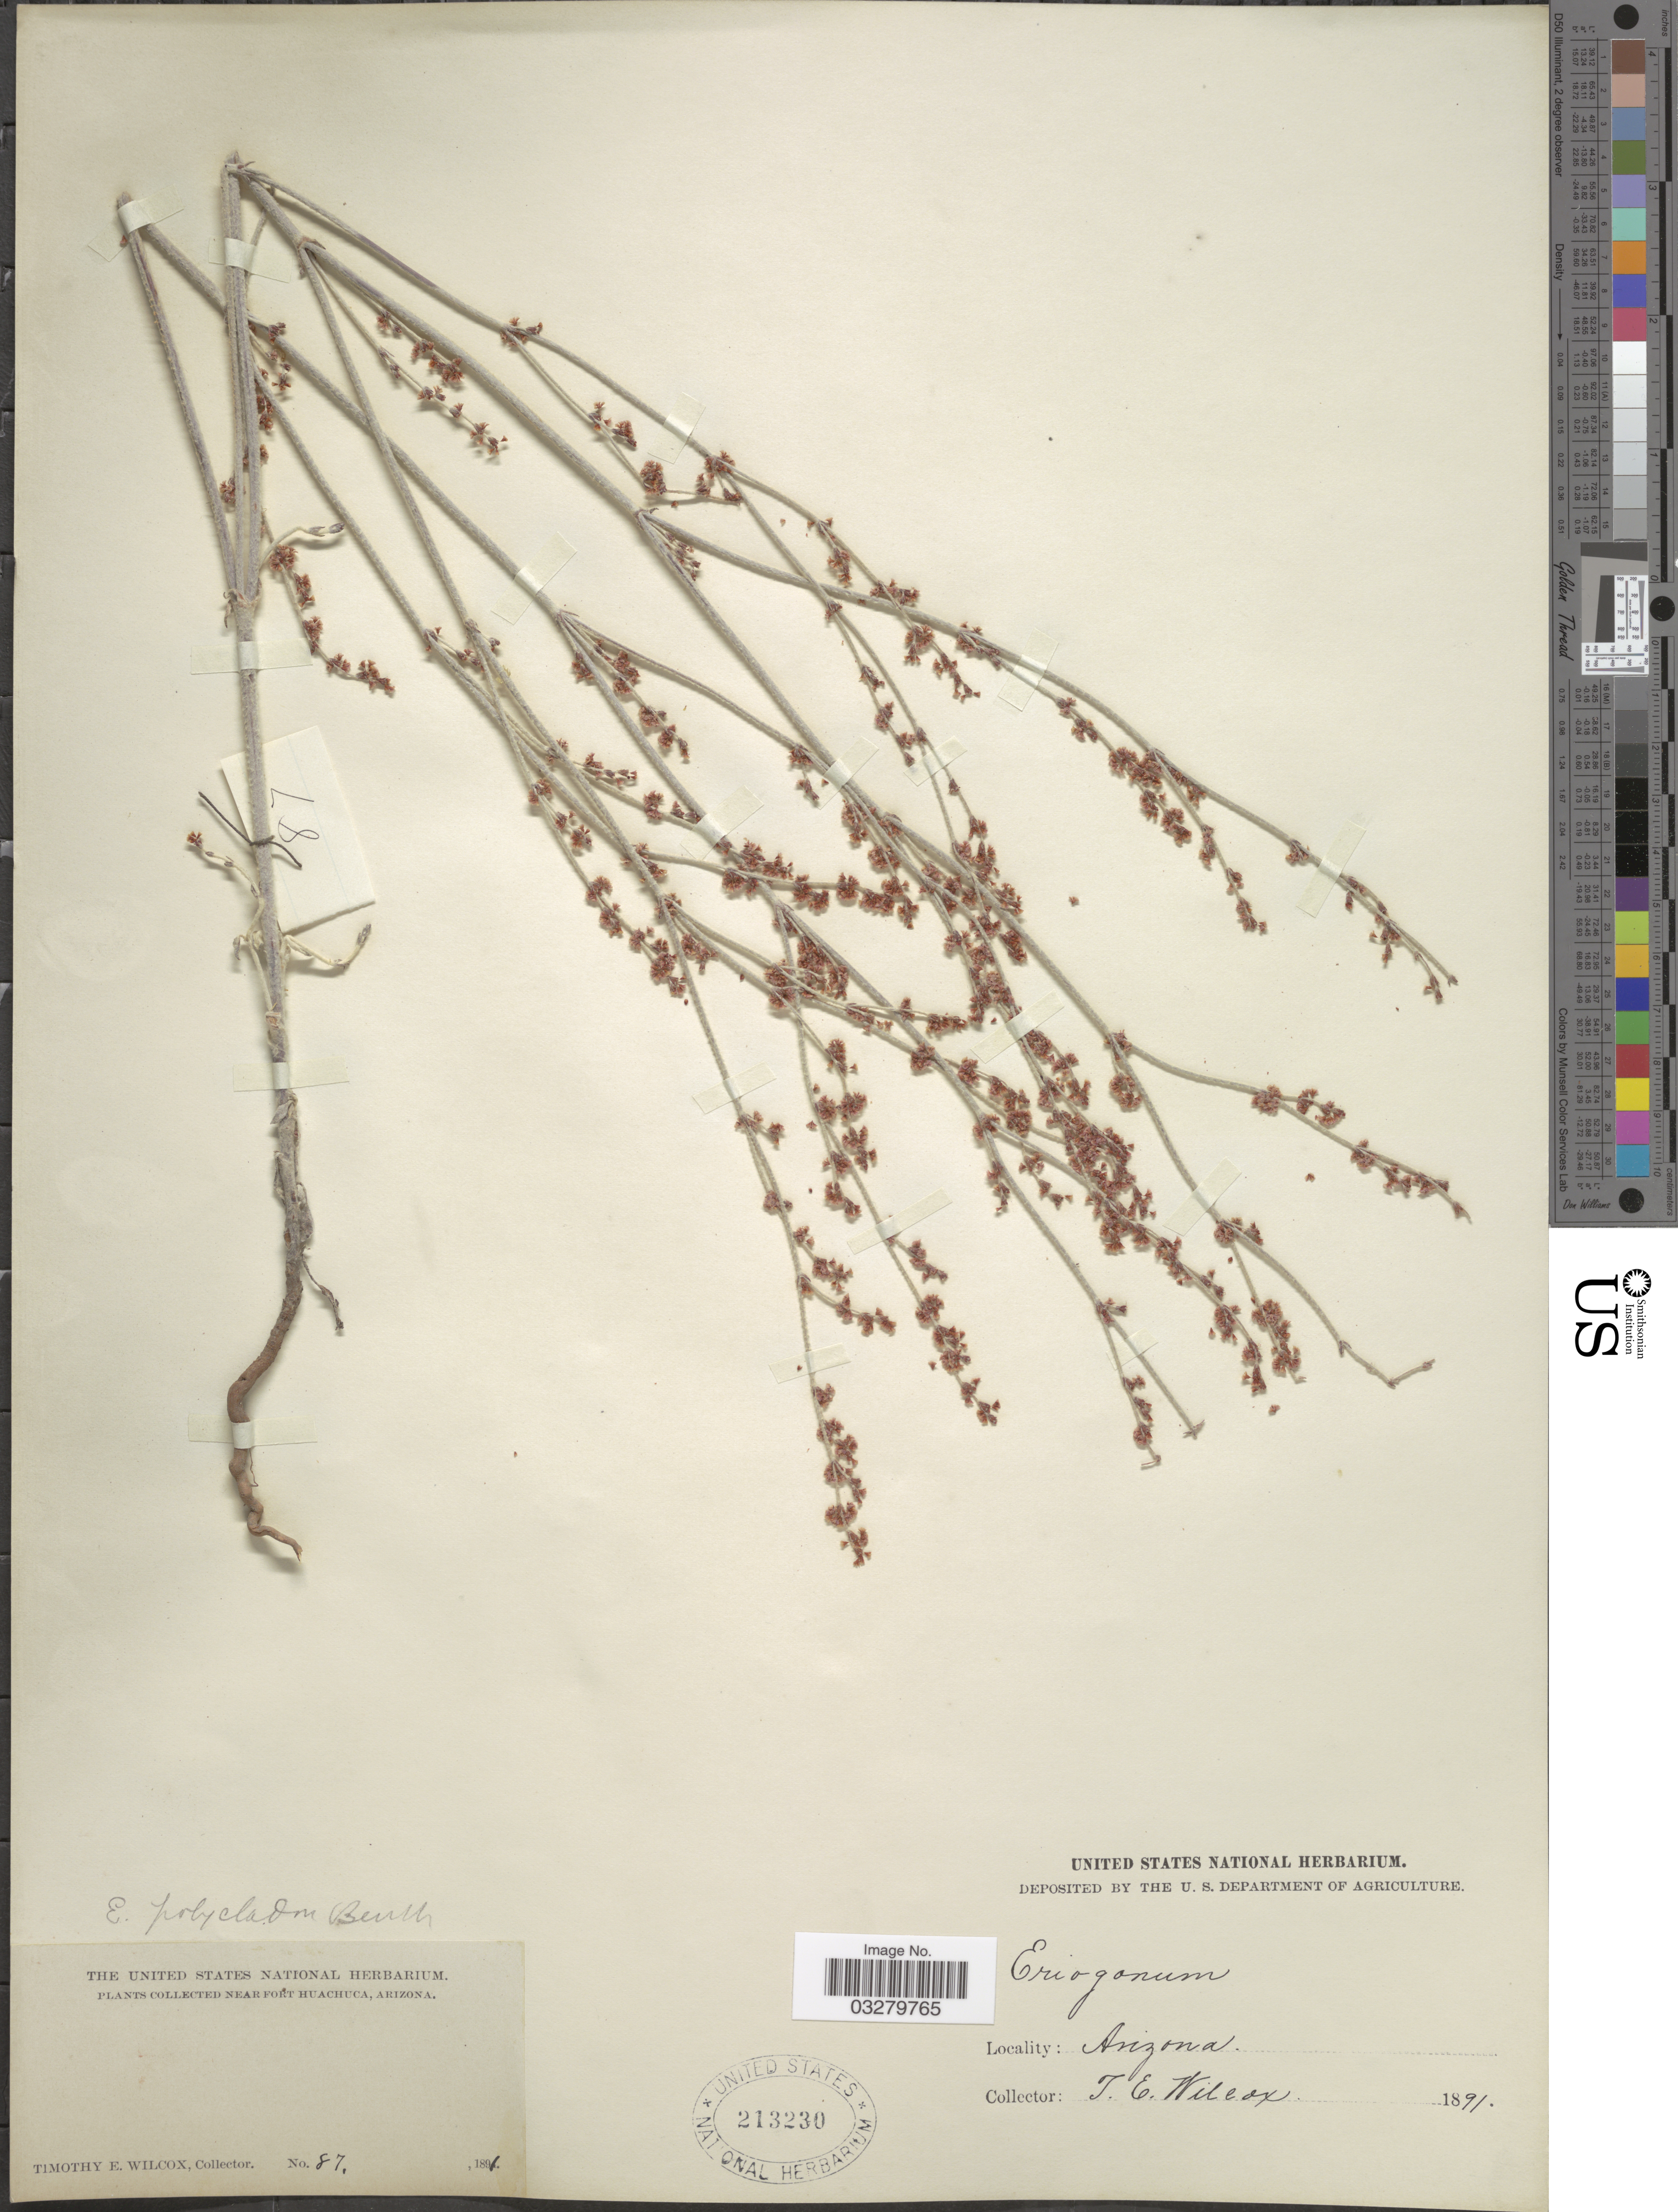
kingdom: Plantae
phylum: Tracheophyta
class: Magnoliopsida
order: Caryophyllales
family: Polygonaceae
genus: Eriogonum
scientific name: Eriogonum polycladon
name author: Benth.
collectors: T. E. Wilcox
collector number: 87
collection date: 1891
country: United States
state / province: Arizona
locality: Near Fort Huachuca.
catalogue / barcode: US 213230